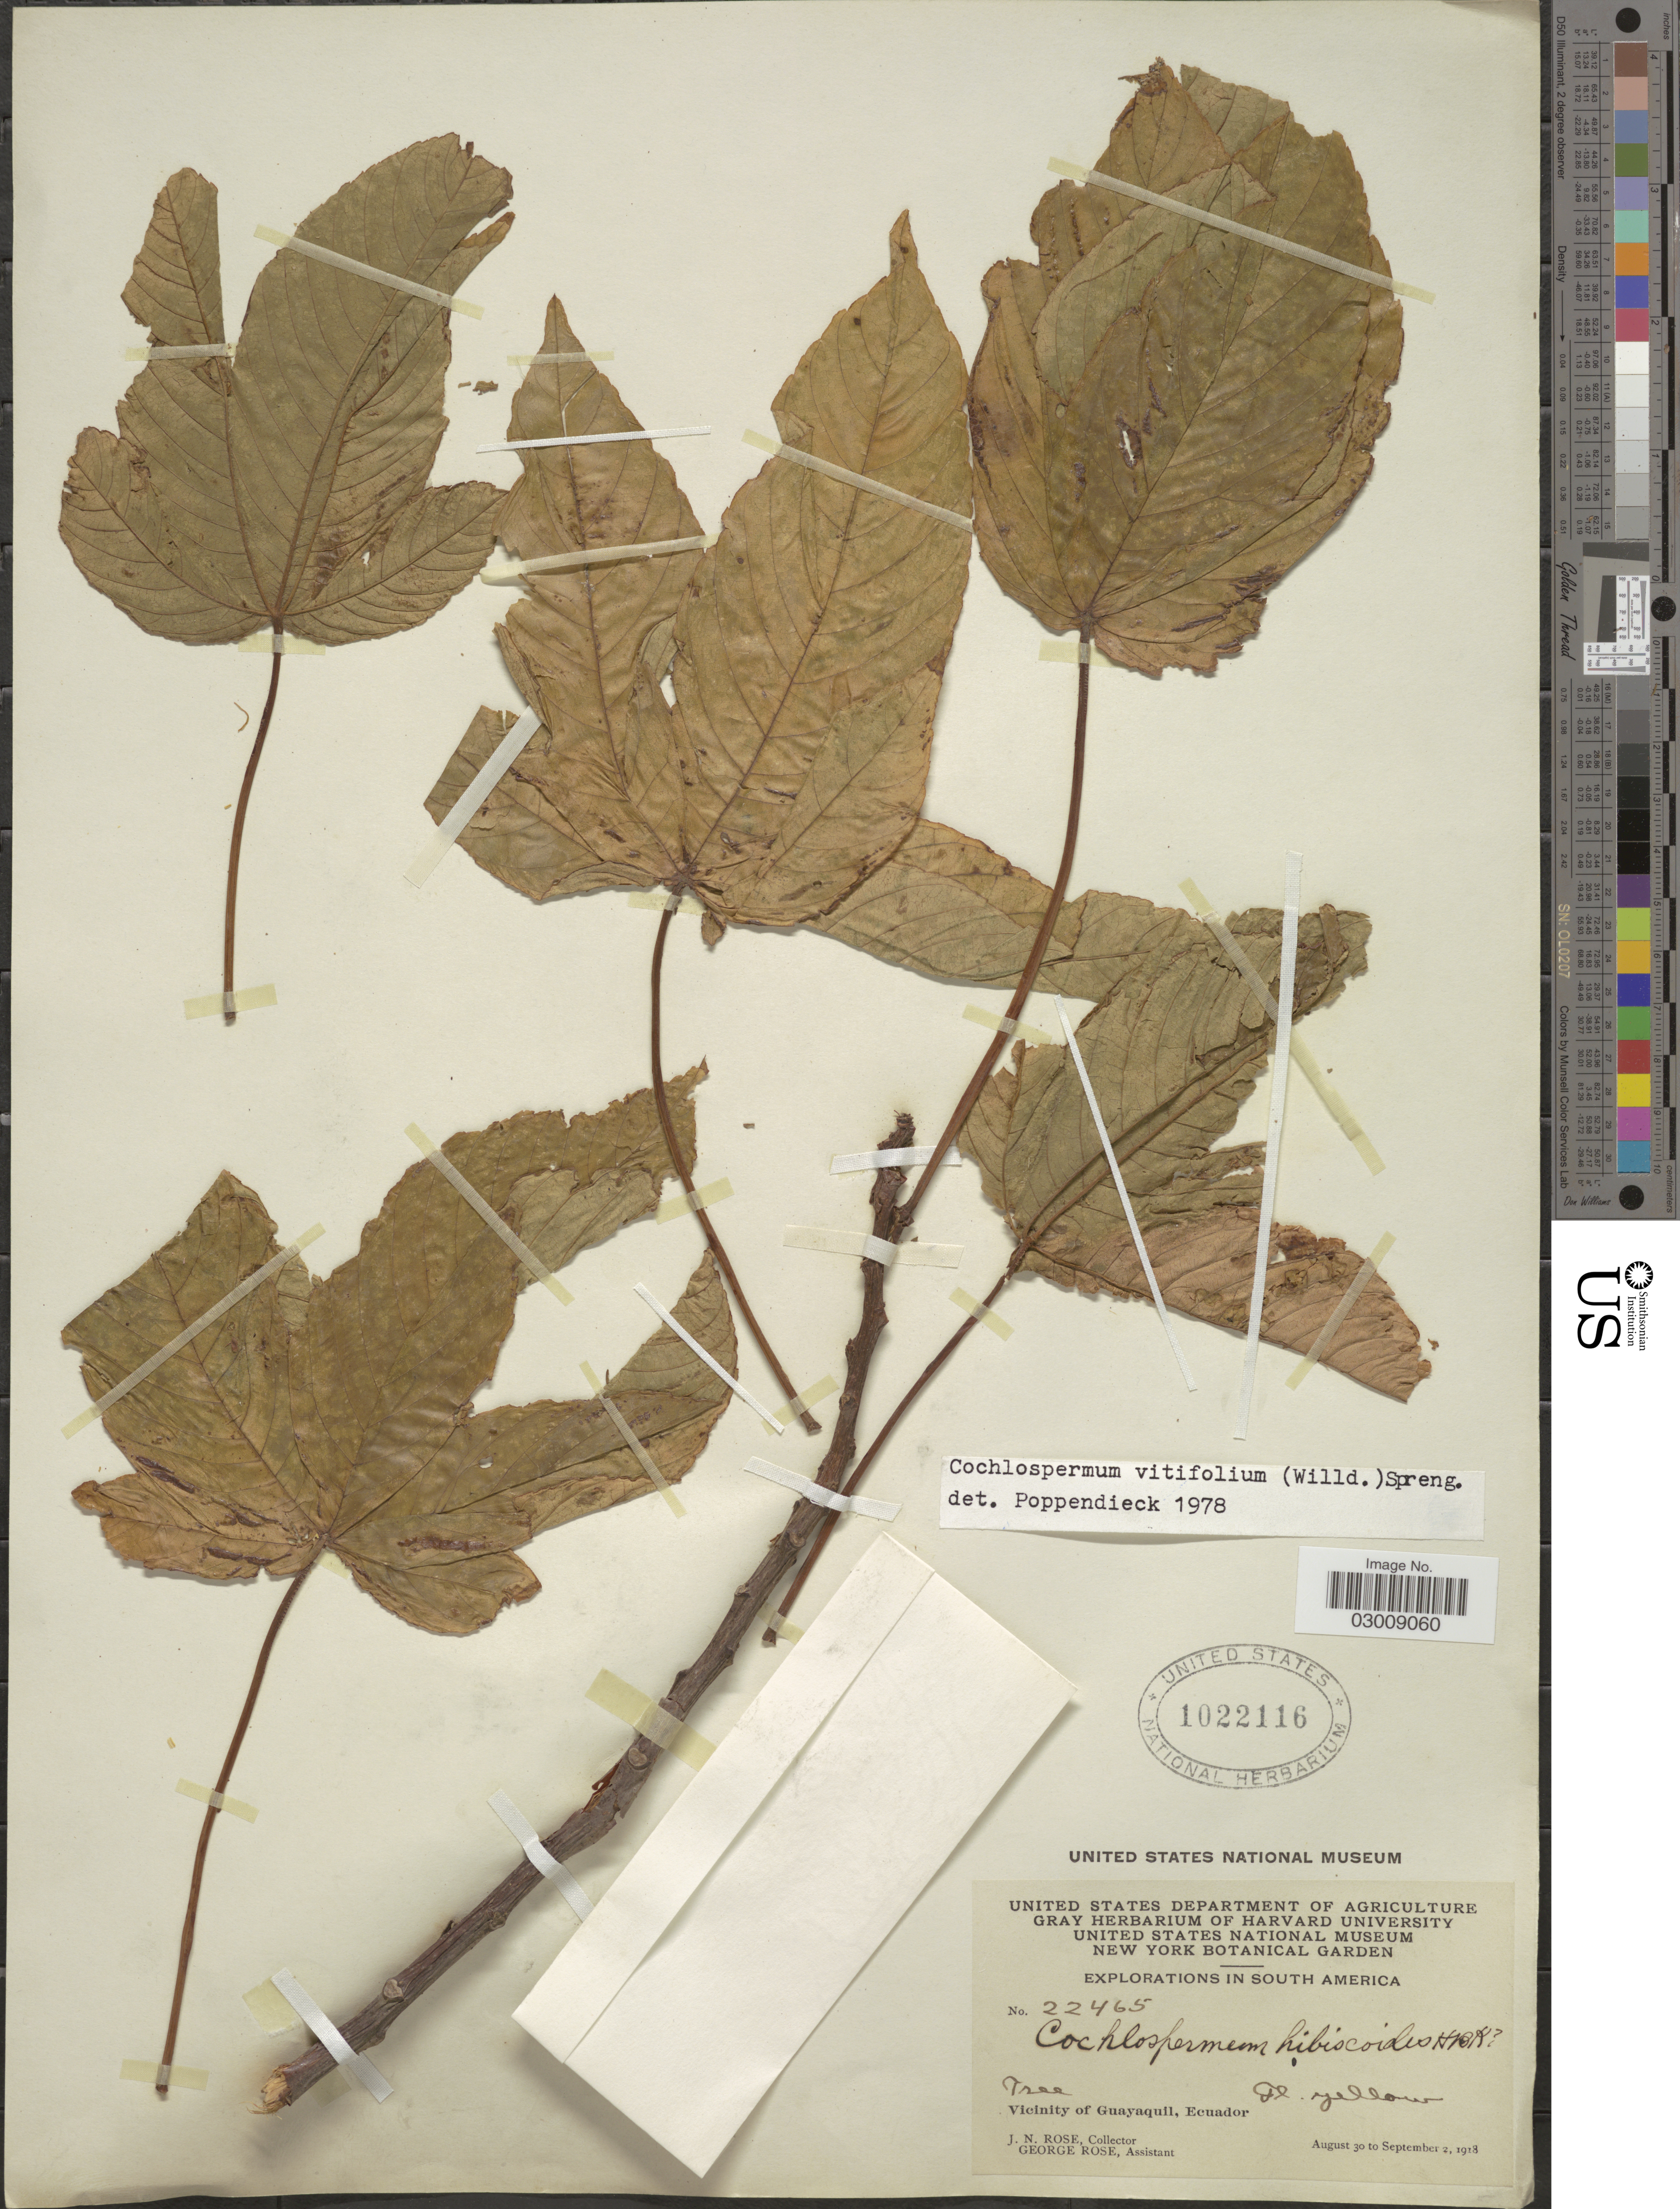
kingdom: Plantae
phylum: Tracheophyta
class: Magnoliopsida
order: Malvales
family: Cochlospermaceae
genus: Cochlospermum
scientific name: Cochlospermum vitifolium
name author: (Willd.) Spreng.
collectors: J. N. Rose & G. Rose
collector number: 22465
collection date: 1918-08-30/1918-09-02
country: Ecuador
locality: Vicinity of Guayaquil.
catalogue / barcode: US 1022116